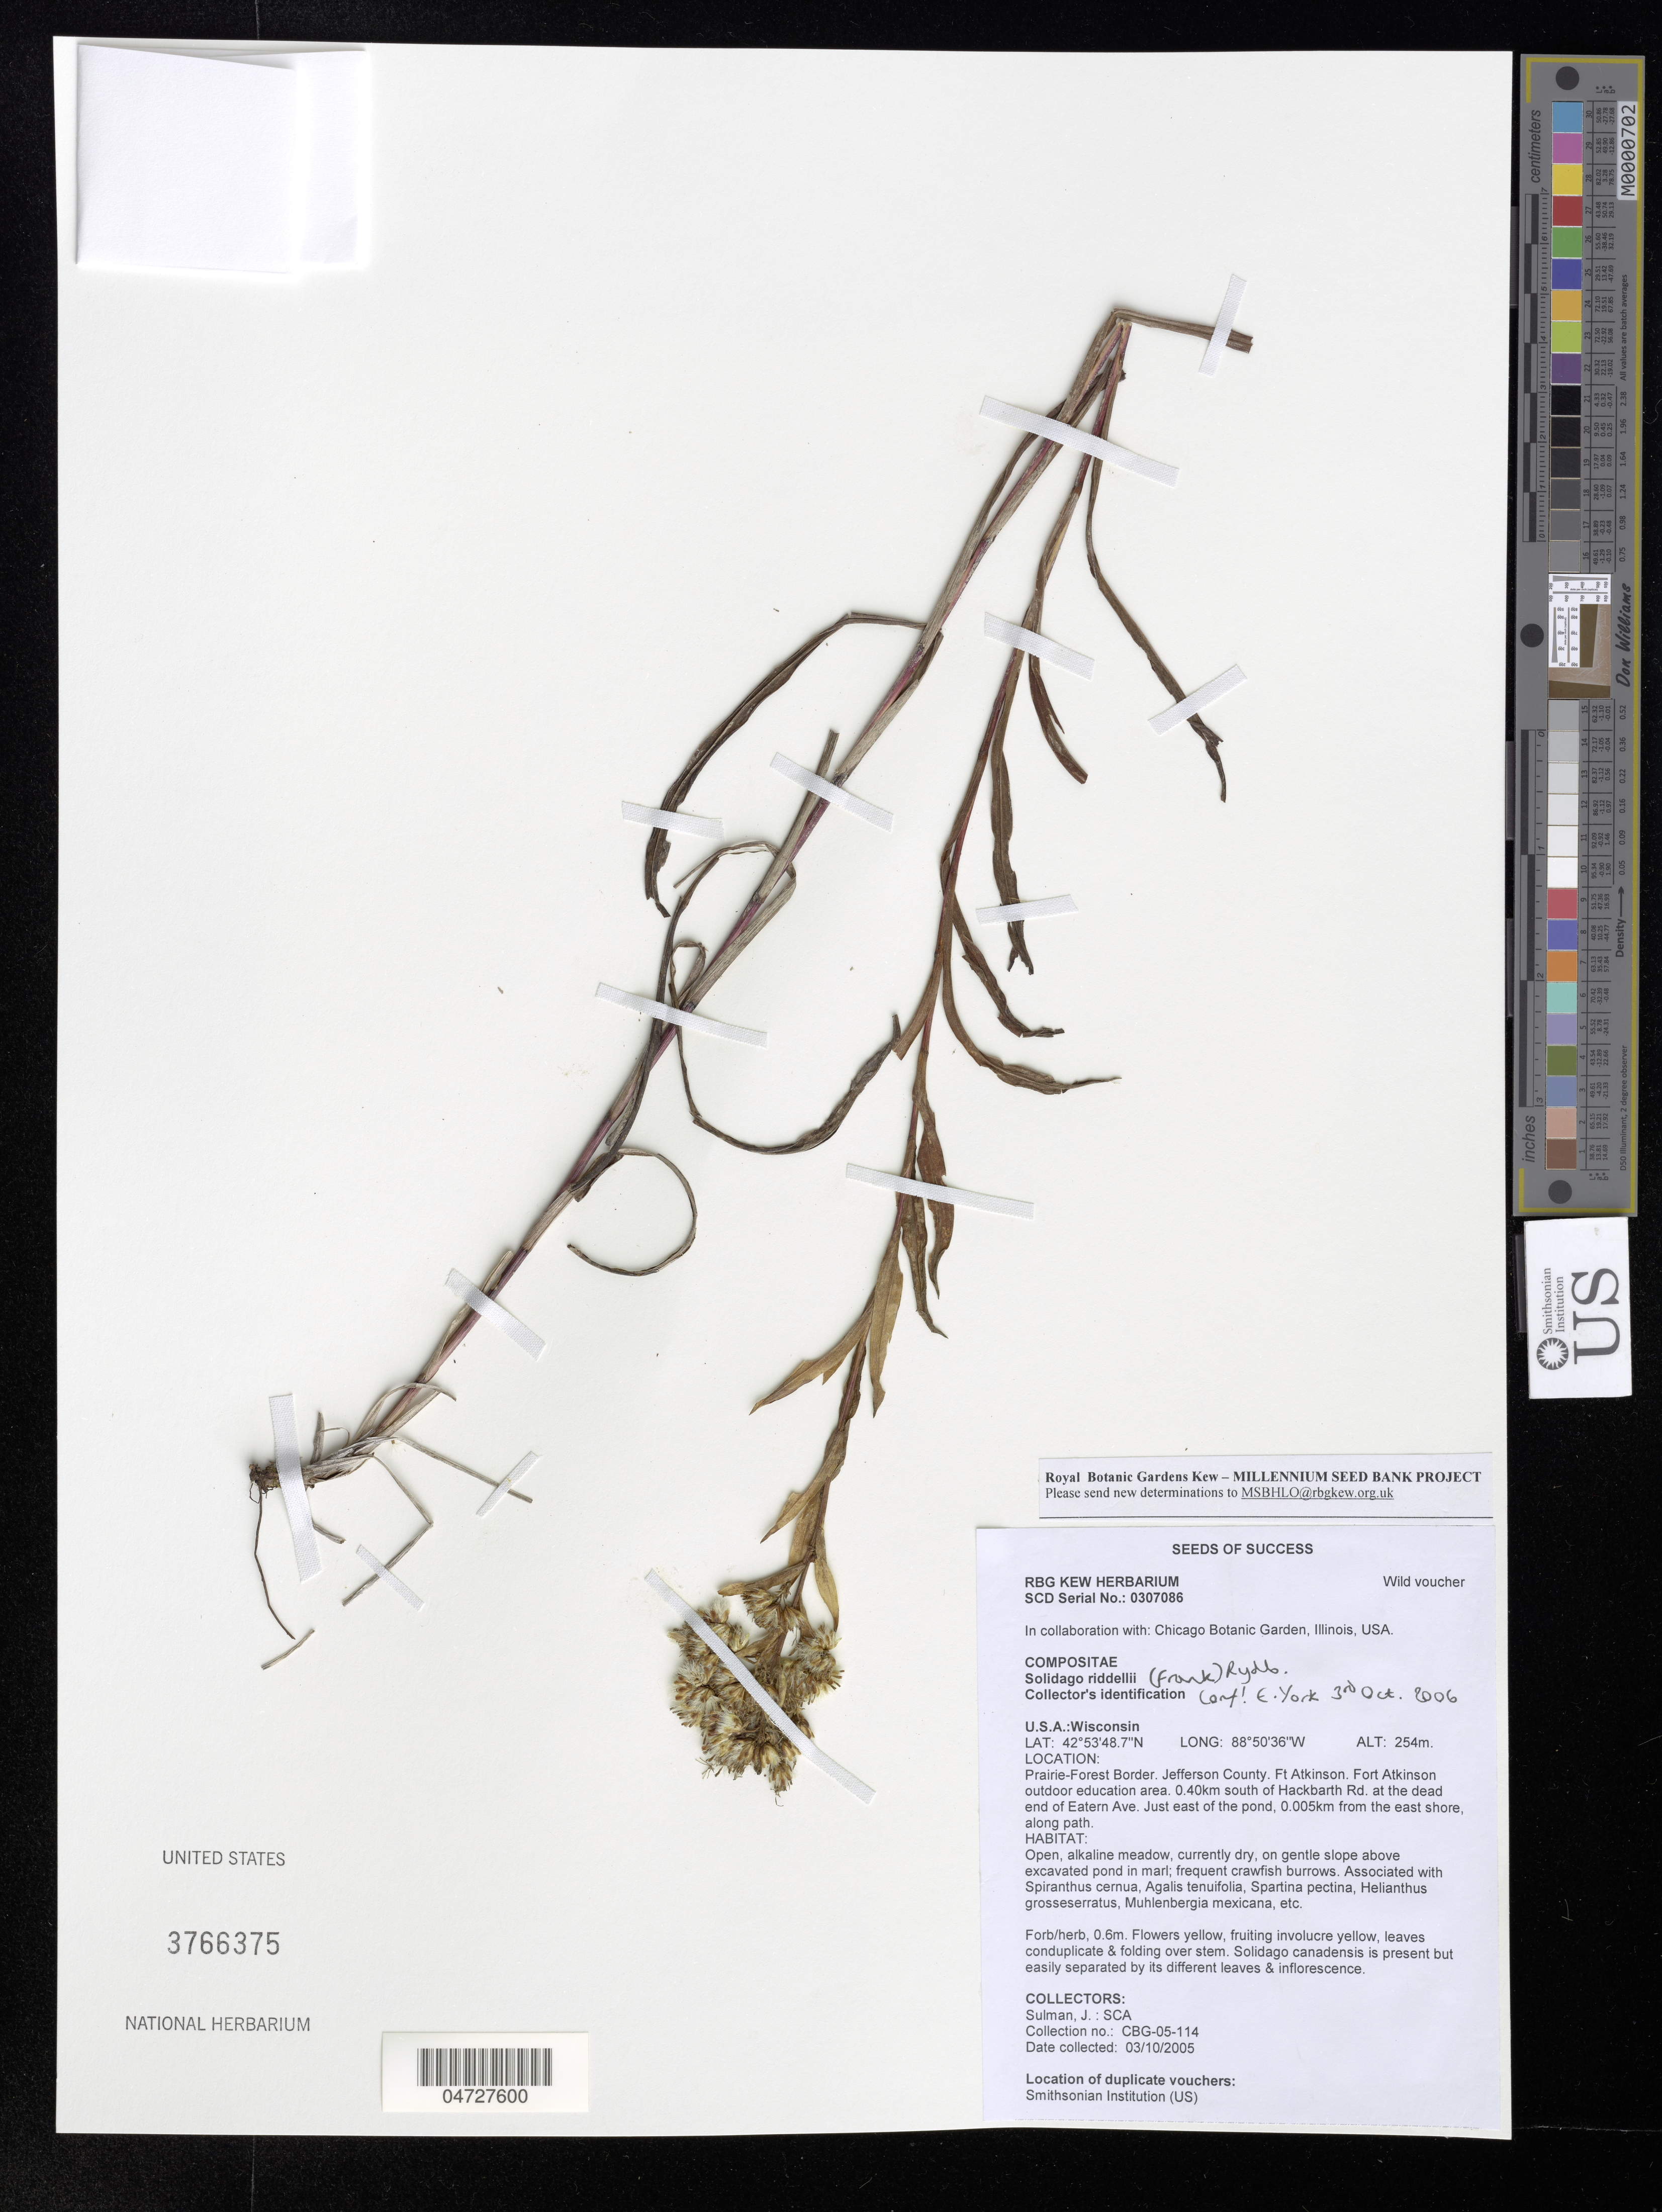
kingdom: Plantae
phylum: Tracheophyta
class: Magnoliopsida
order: Asterales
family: Asteraceae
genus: Solidago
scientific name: Solidago riddellii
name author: Frank in Riddell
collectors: j. Sulman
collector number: CBG-05-114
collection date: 2005-10-03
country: United States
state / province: Wisconsin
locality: Prairie-Forest Border. Jefferson County. Ft Atkinson. Fort Atkinson outdoor education area. 0.40km south of Hackbarth Rd. at the dead end of Eatern Ave. just east of the pond, 0.005km from the east shore, along path.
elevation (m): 254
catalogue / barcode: US 3766375